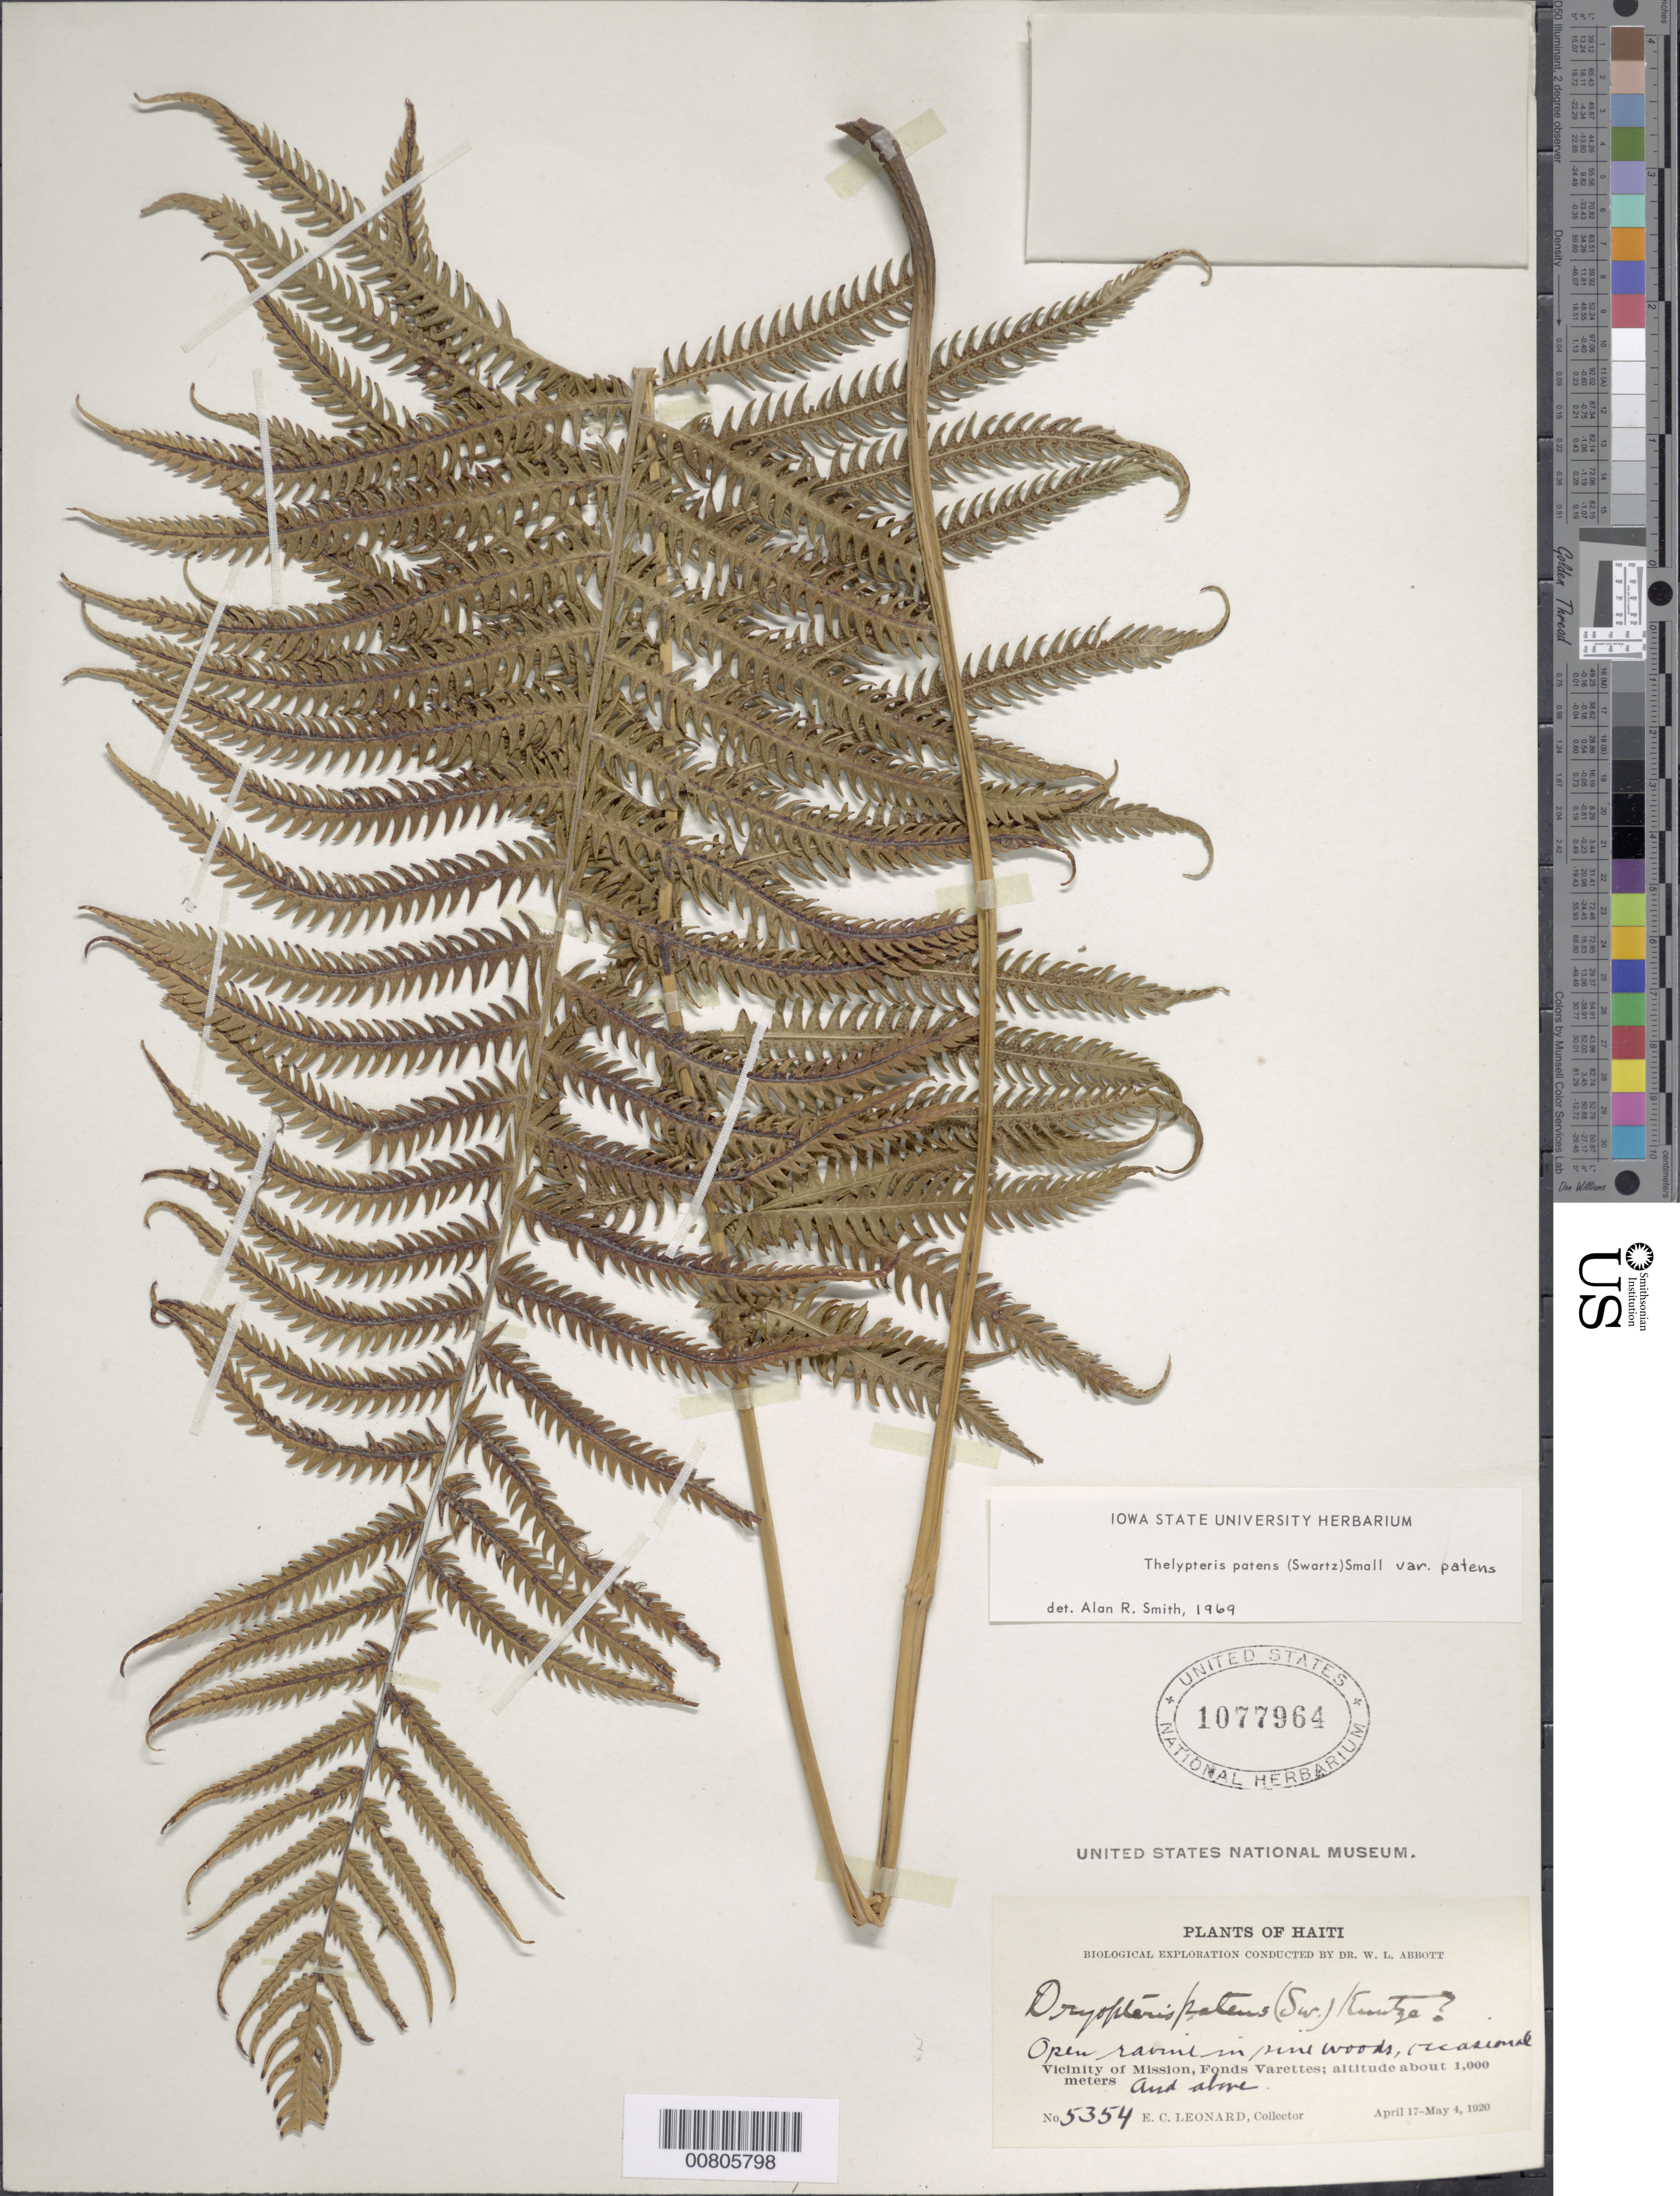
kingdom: Plantae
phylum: Tracheophyta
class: Polypodiopsida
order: Polypodiales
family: Thelypteridaceae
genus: Christella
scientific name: Christella patens var. patens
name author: (Sw.) Holttum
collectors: E. C. Leonard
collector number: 5354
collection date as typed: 17 Apr 1920 to 04 May 1920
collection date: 1920-04-17/1920-05-04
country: Haiti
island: Hispaniola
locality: Fonds Varettes, Mission vicinity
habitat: Open ravine in pine woods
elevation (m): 1000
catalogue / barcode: US 1077964